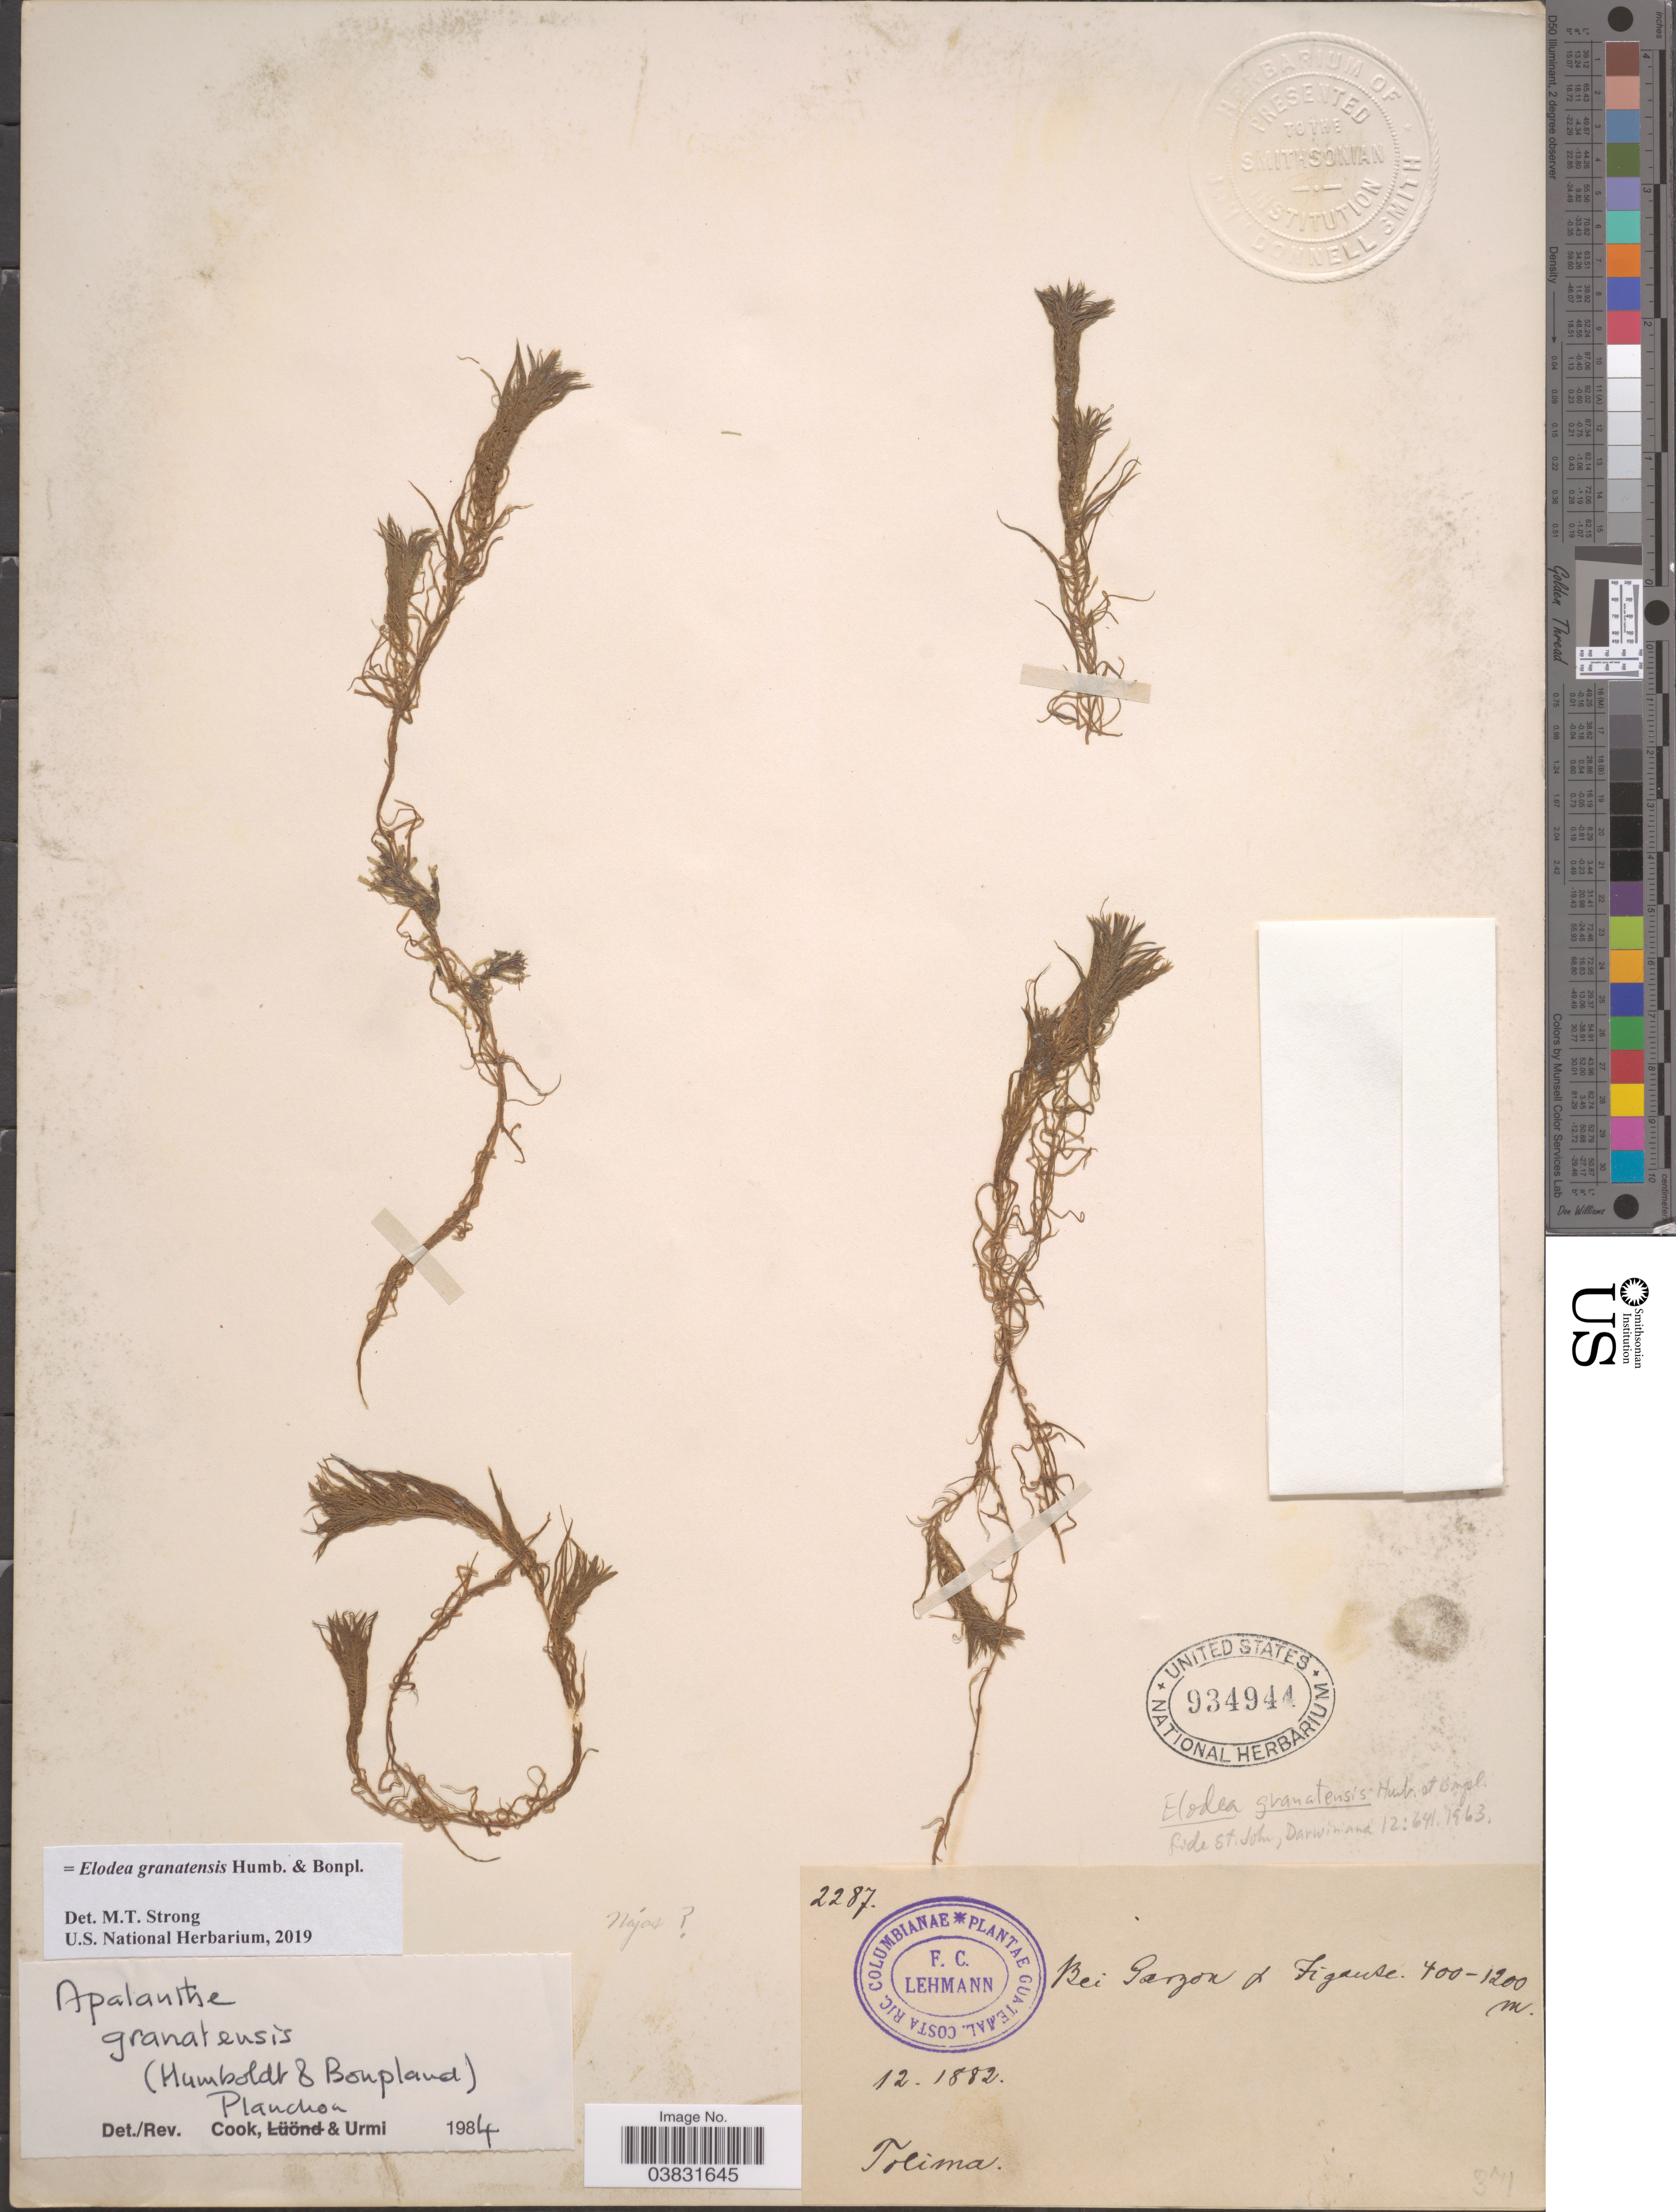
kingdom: Plantae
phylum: Tracheophyta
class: Liliopsida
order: Alismatales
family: Hydrocharitaceae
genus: Elodea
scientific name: Elodea granatensis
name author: Humb. & Bonpl.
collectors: F. C. Lehmann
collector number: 2287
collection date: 1882-12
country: Colombia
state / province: Tolima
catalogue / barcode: US 934944